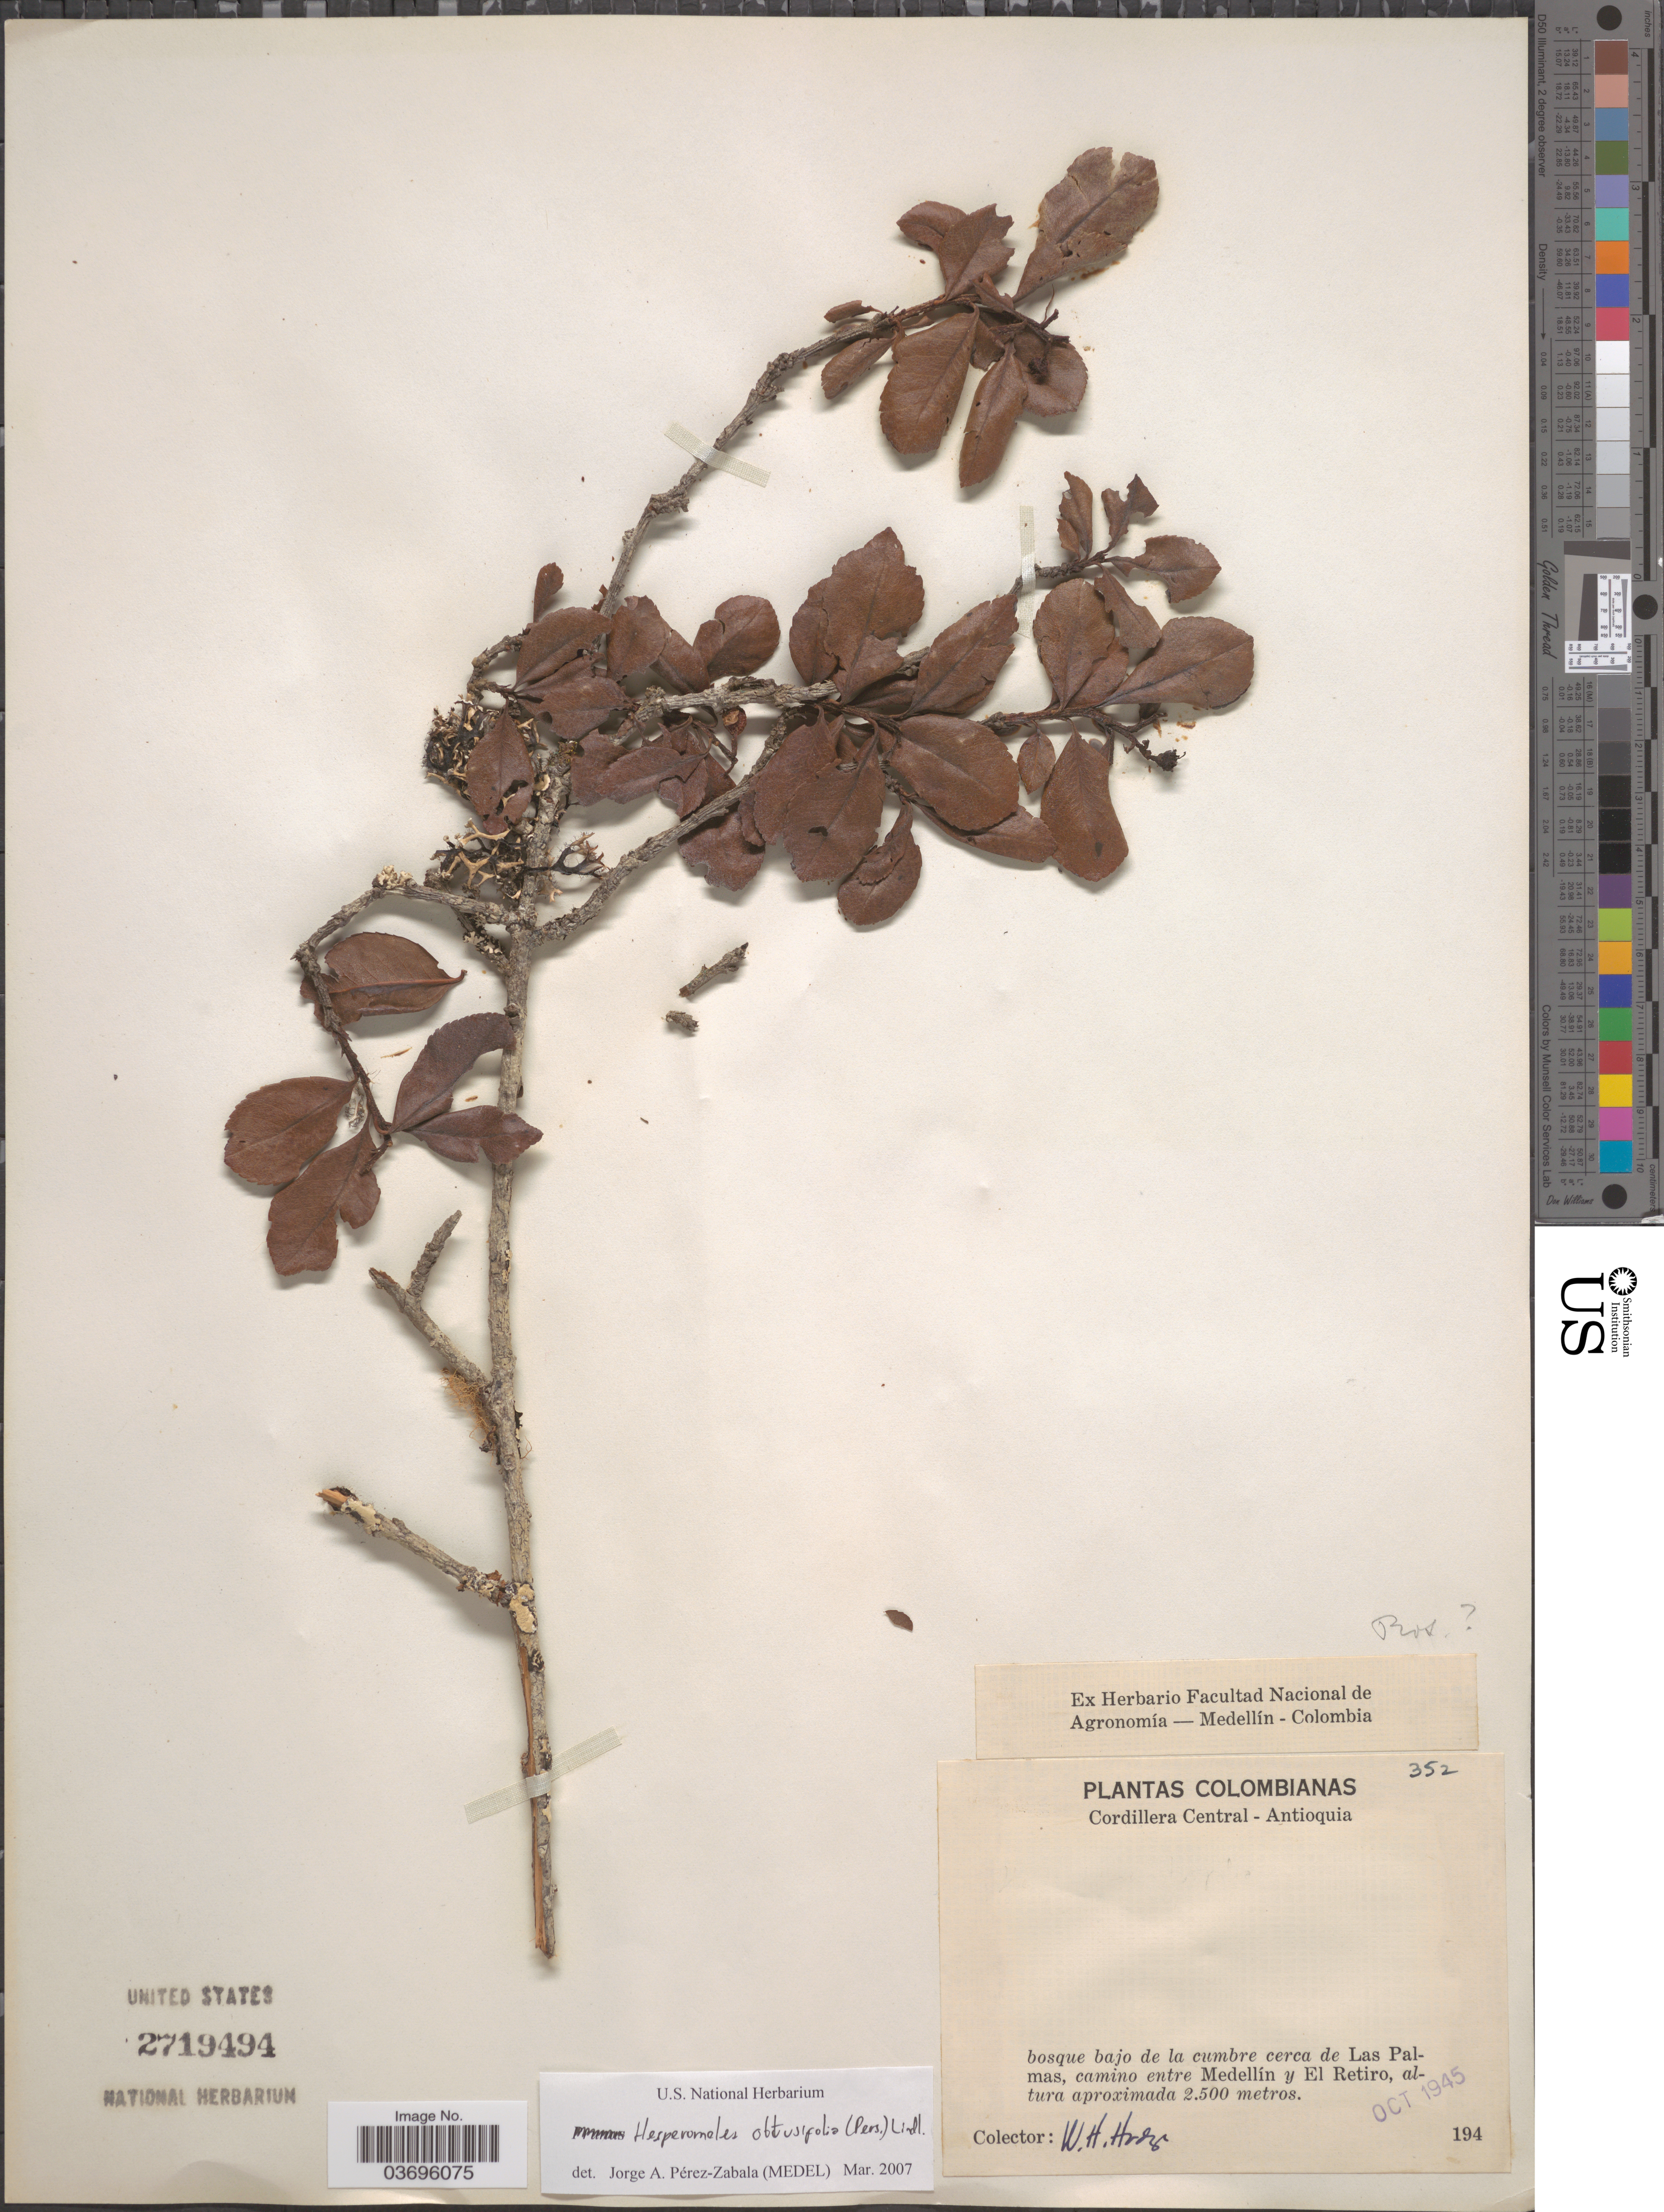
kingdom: Plantae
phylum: Tracheophyta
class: Magnoliopsida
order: Rosales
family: Rosaceae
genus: Hesperomeles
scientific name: Hesperomeles obtusifolia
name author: (Pers.) Lindl.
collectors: W. Hodge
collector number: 352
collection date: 1945-10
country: Colombia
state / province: Antioquia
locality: Cordillera Central. Bosque bajo de la cumbre cerca de Las Palmas, camino entre Medellín y El Retiro.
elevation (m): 2500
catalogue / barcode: US 2719494